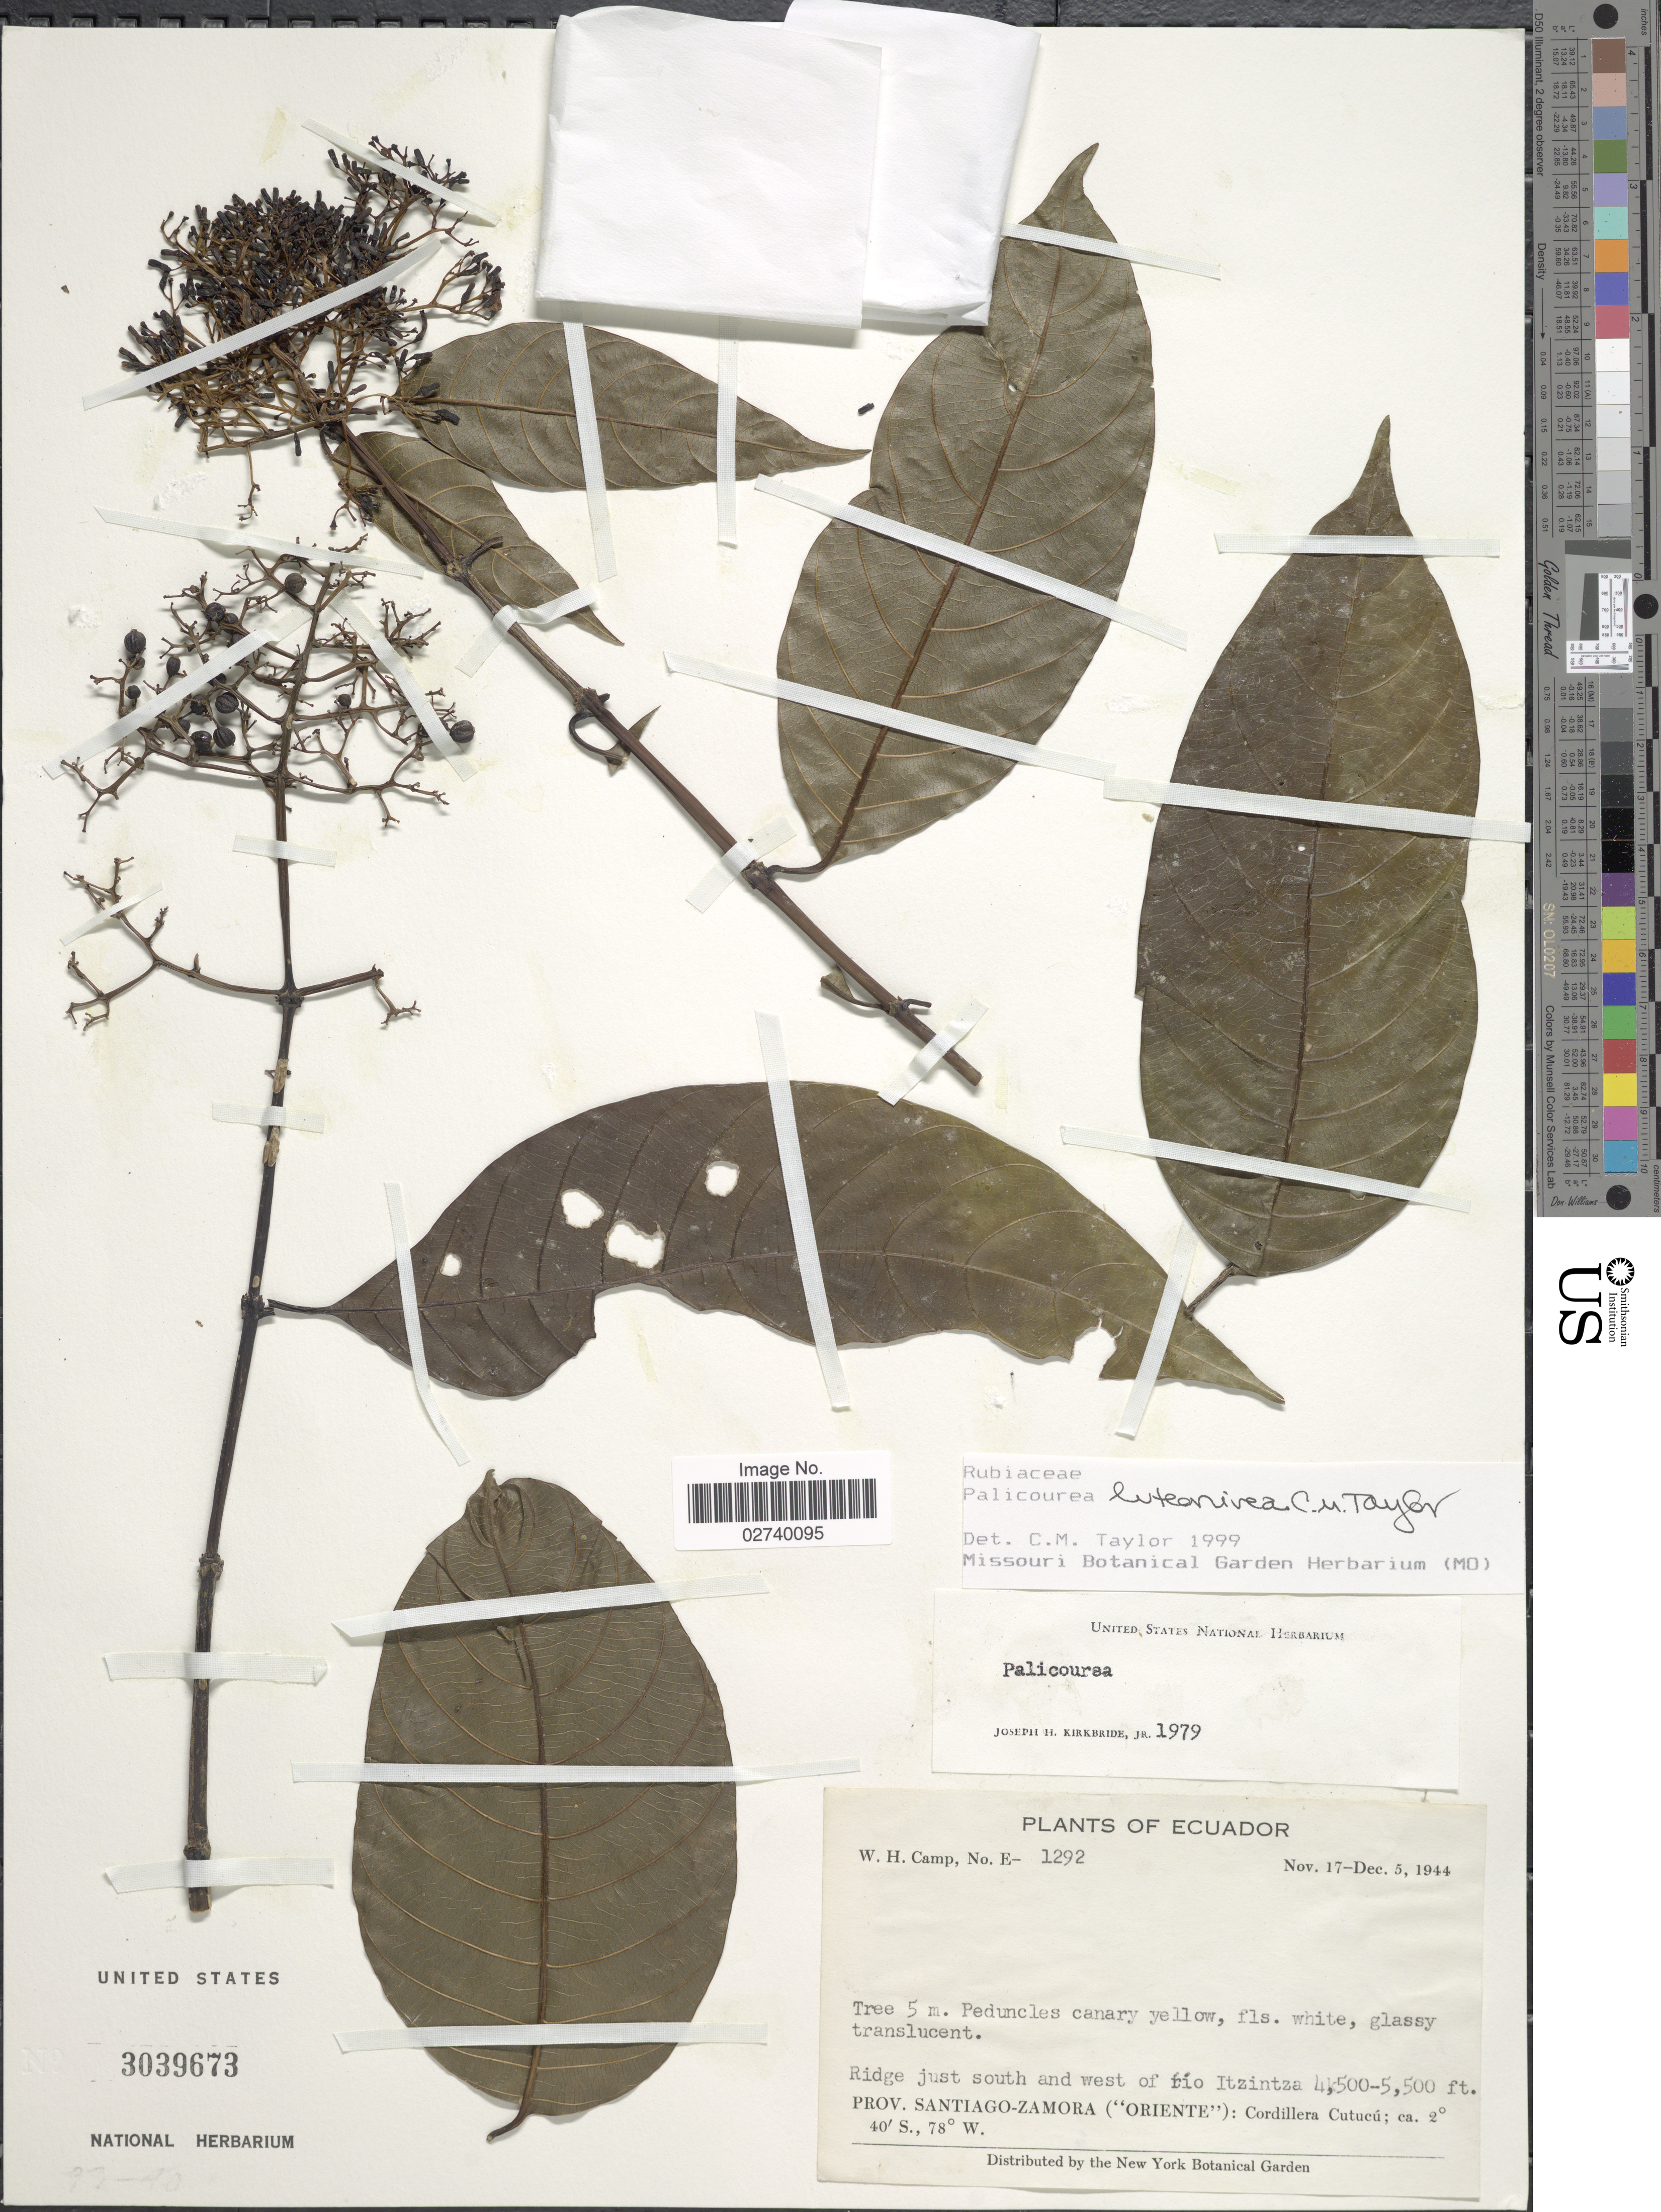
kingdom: Plantae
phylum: Tracheophyta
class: Magnoliopsida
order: Gentianales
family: Rubiaceae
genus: Palicourea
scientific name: Palicourea luteonivea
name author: C.M. Taylor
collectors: W. H. Camp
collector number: E-1292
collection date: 1944-11-17/1944-12-05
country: Ecuador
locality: Ridge just south and wesy of rio Itzintza, Prov. Santiago-Zamora ("Oriente"): Cordillera Cutucu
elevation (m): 1372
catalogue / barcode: US 3039673